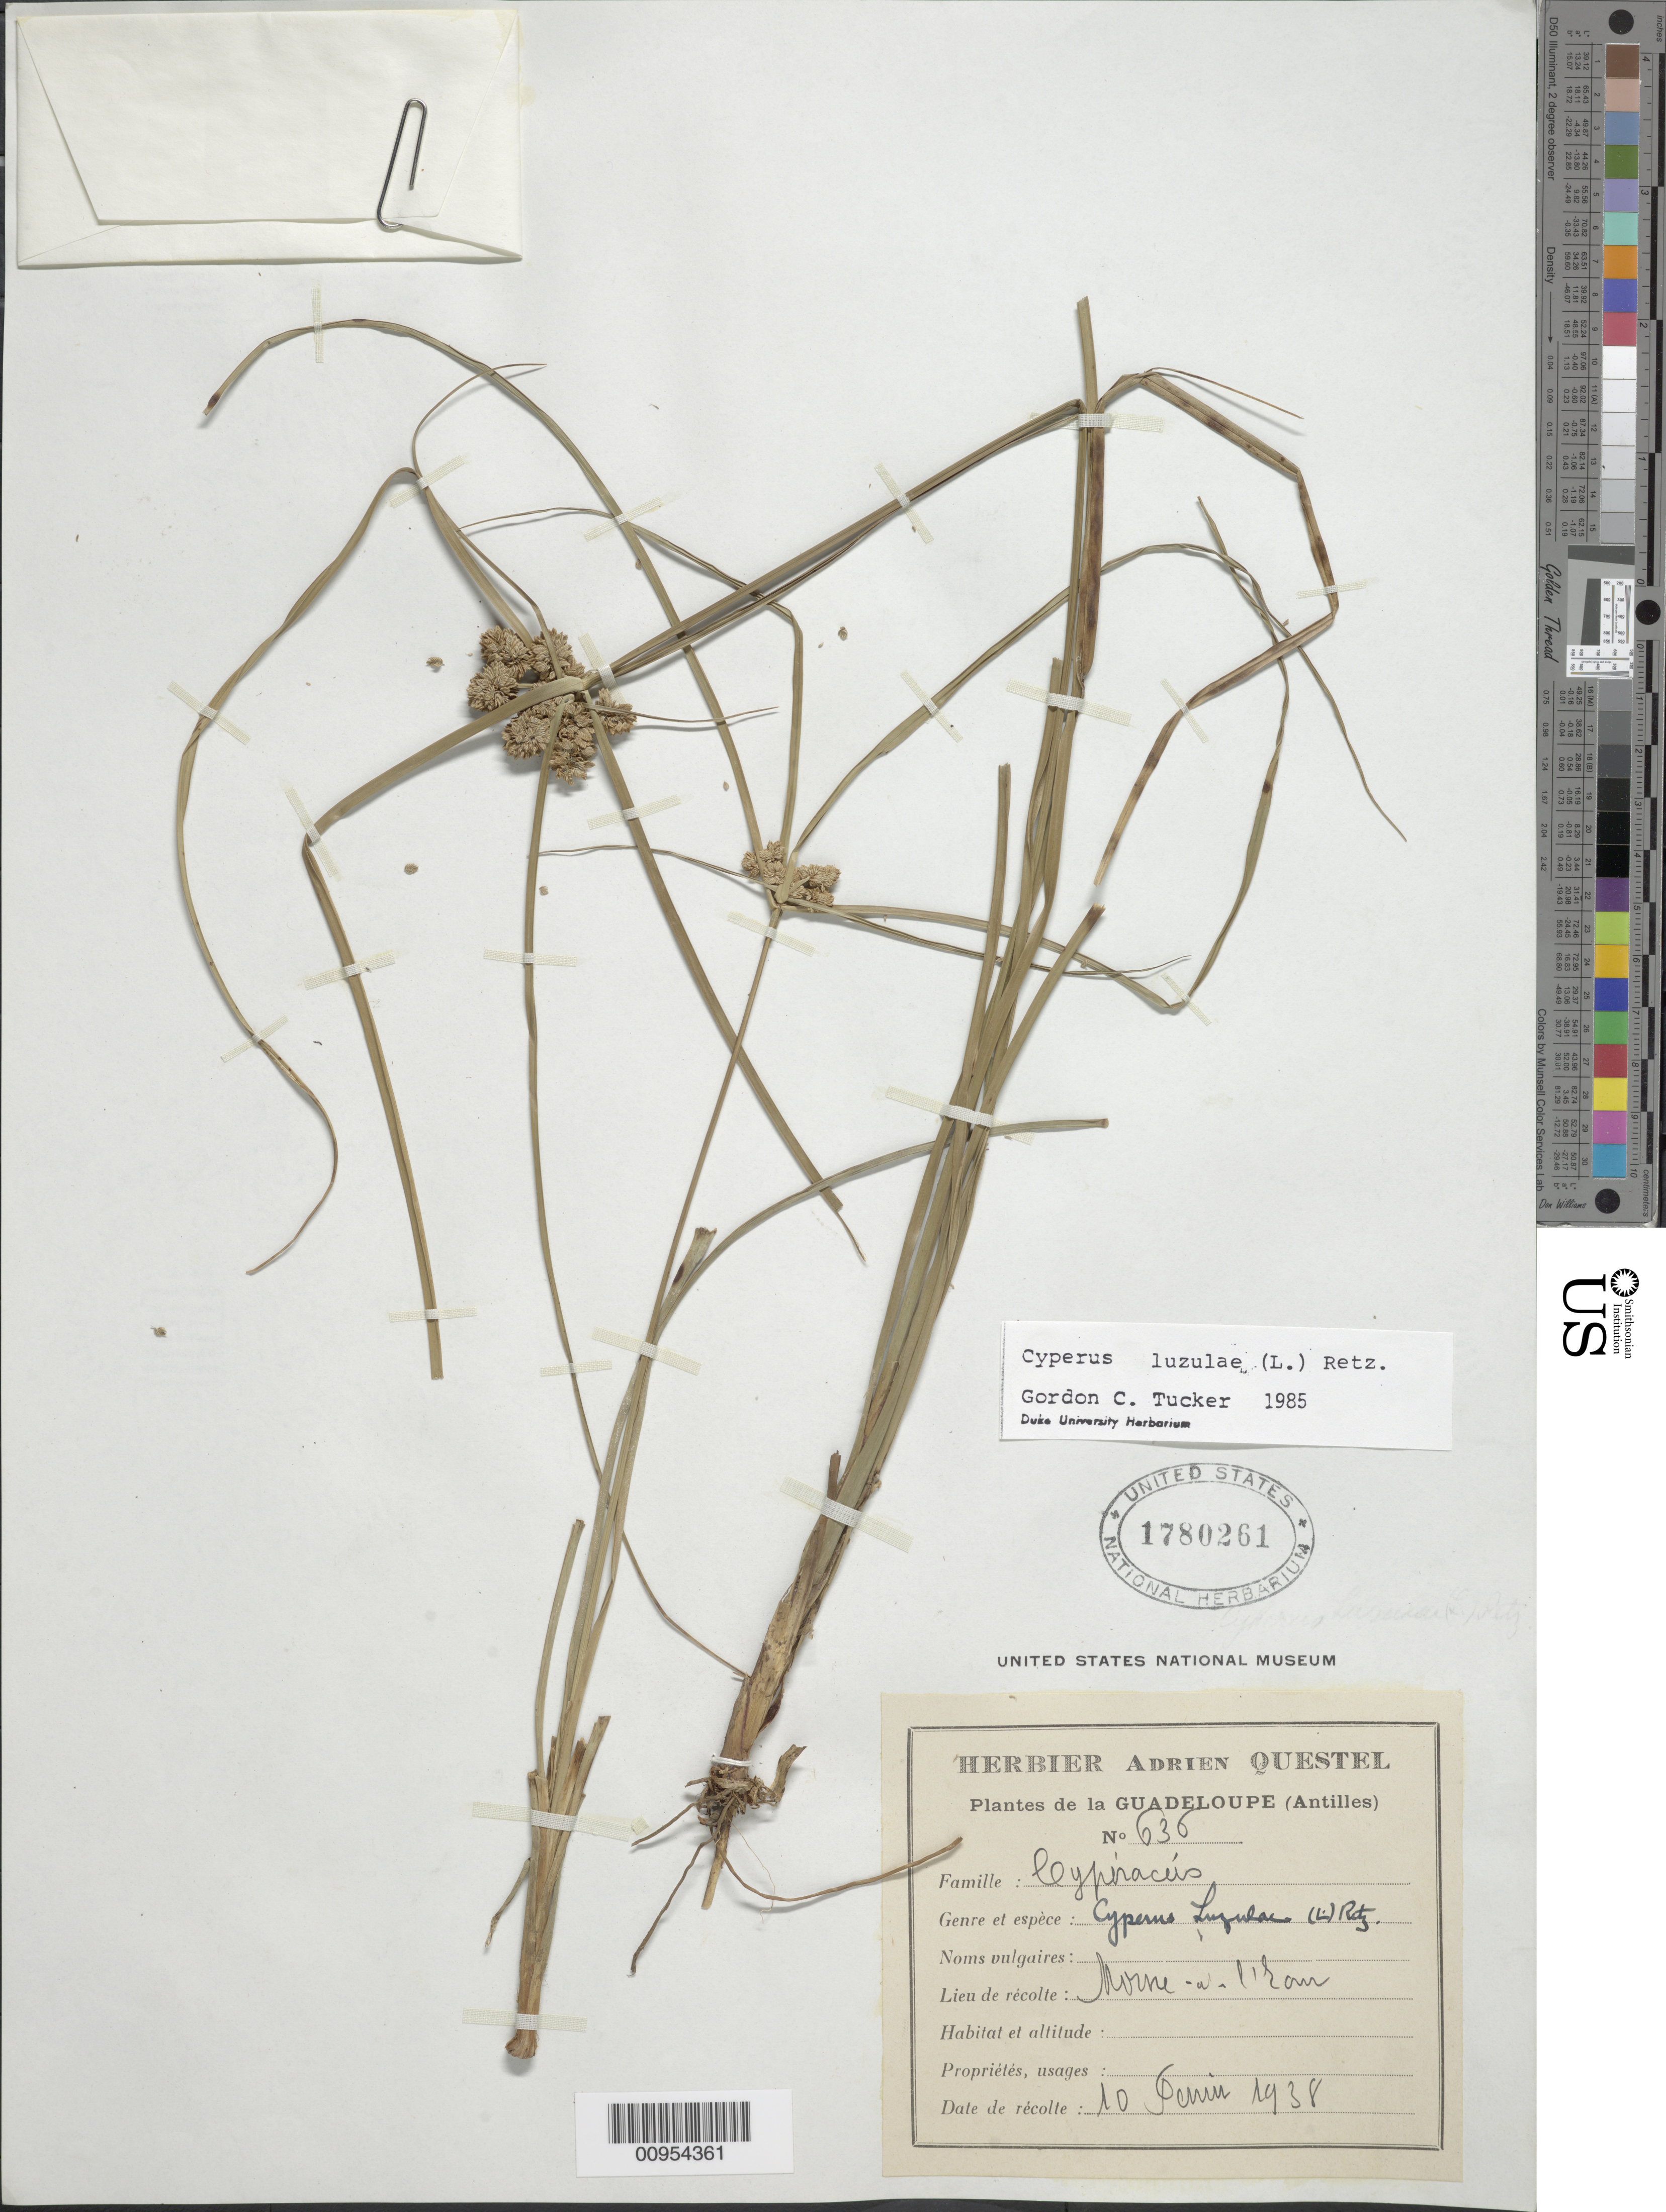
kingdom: Plantae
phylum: Tracheophyta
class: Liliopsida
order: Poales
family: Cyperaceae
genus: Cyperus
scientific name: Cyperus luzulae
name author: (L.) Rottb. ex Retz.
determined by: Tucker, G. C.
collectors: A. Questel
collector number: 636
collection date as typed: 10 Feb 1938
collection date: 1938-02-10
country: Guadeloupe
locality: Morne a l'Eau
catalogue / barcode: US 1780261